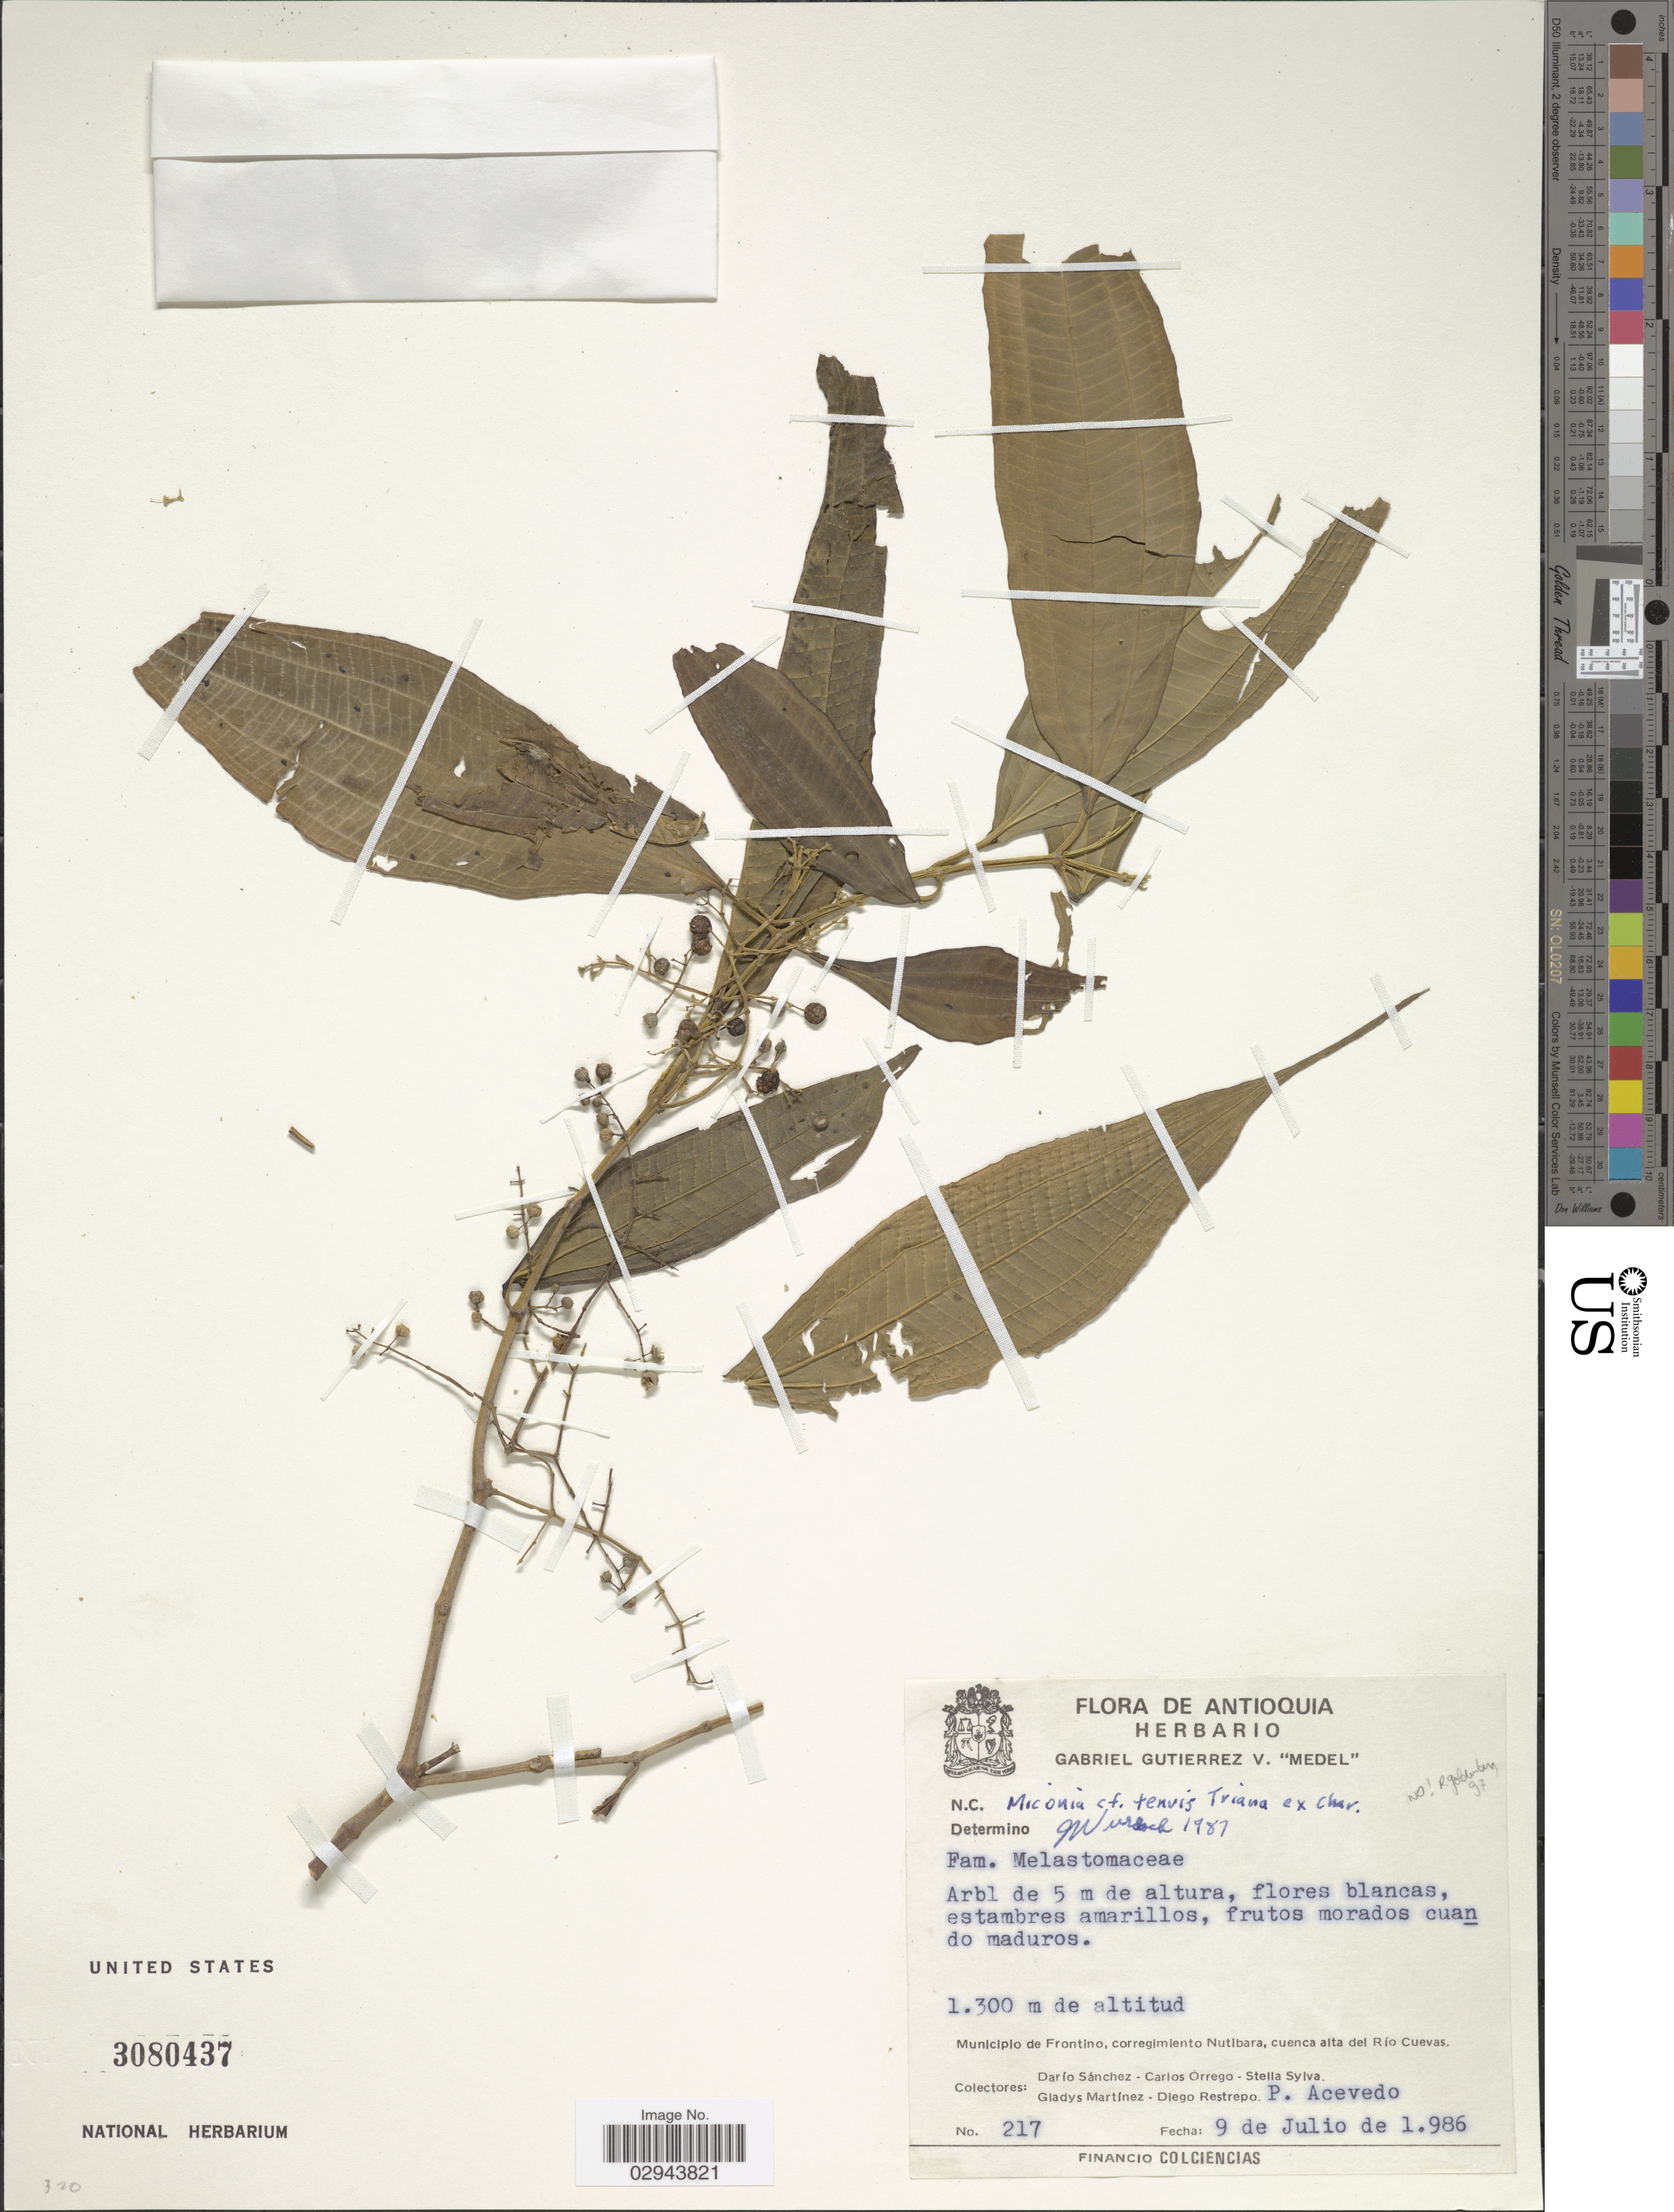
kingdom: Plantae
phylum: Tracheophyta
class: Magnoliopsida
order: Myrtales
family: Melastomataceae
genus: Miconia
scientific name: Miconia tenuis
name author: Triana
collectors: D. Sánchez, C. Orrego, S. Sylva, G. Martínez & et al.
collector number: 217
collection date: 1986-07-09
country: Colombia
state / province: Antioquia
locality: Municipio de Frontino, corregimiento Nutibara, cuenca alta del Río Cuevas.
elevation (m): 1300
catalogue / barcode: US 3080437